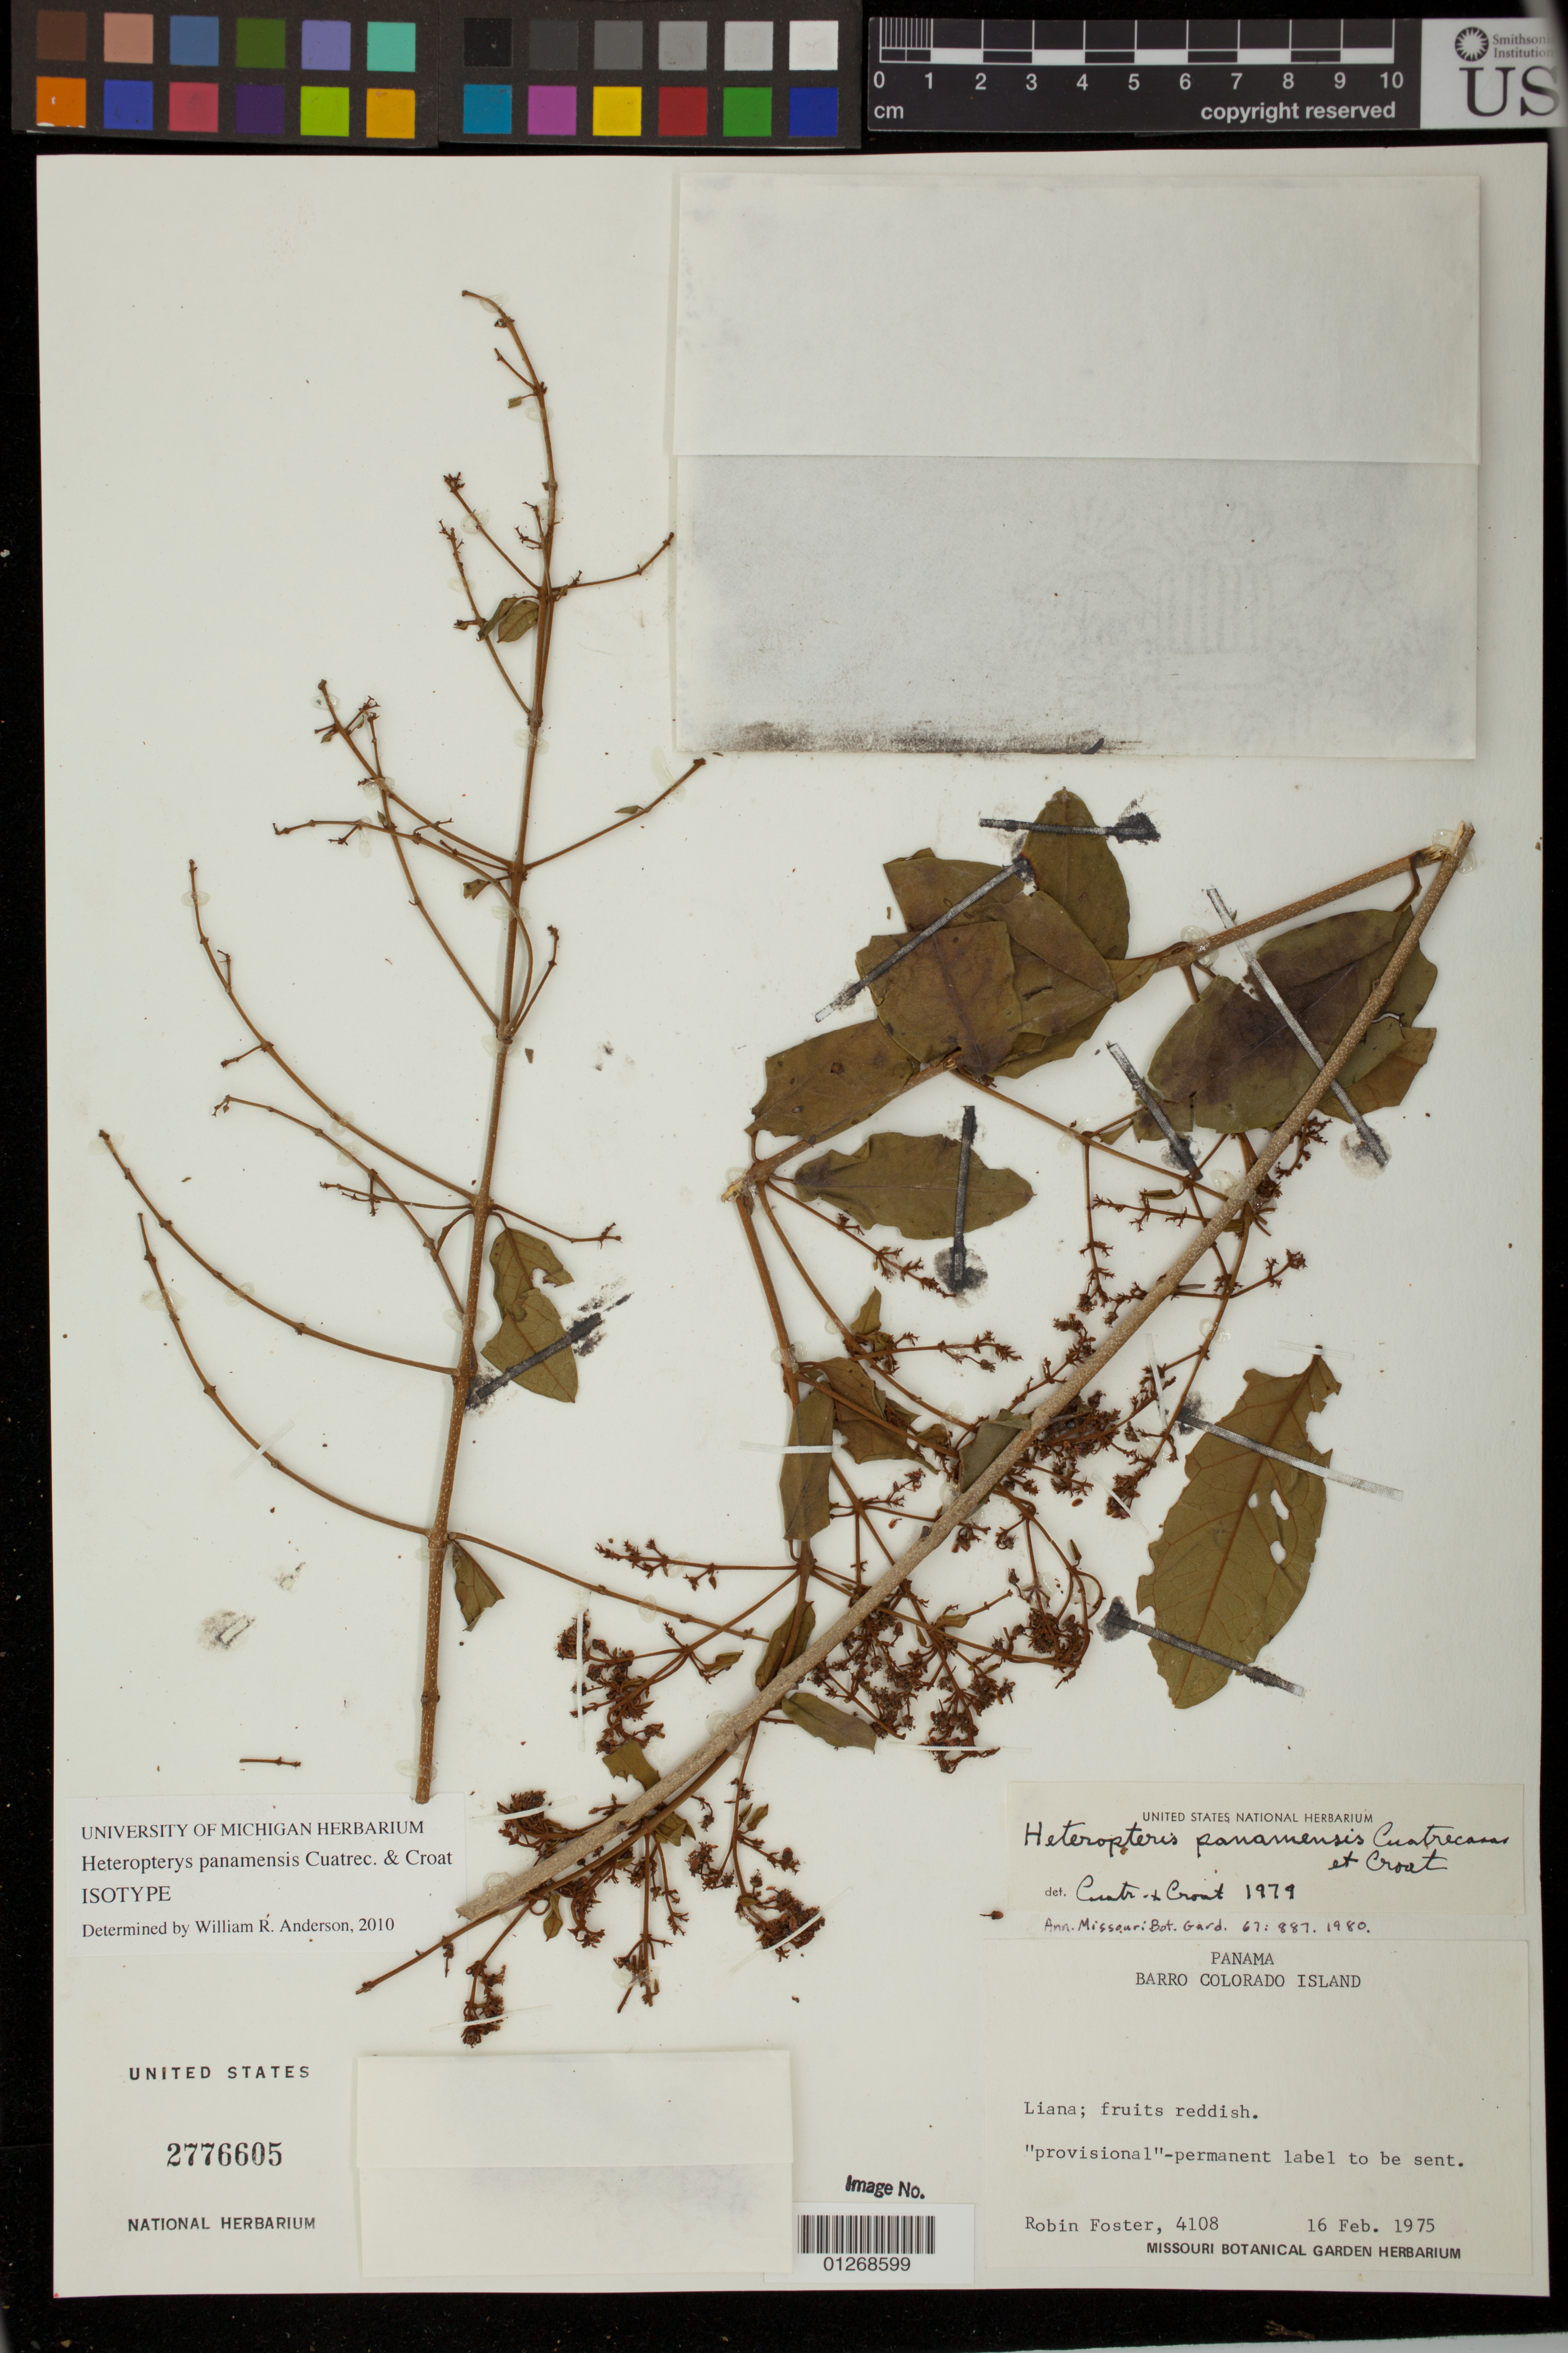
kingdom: Plantae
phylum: Tracheophyta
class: Magnoliopsida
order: Malpighiales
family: Malpighiaceae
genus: Heteropterys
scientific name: Heteropterys panamensis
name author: Cuatrec. & Croat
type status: Isotype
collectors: R. Foster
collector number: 4108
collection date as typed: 16 Feb 1975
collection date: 1975-02-16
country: Panama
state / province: Panamá Oeste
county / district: Canal Zone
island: Barro Colorado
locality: Barro Colorado Island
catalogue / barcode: US 2776605